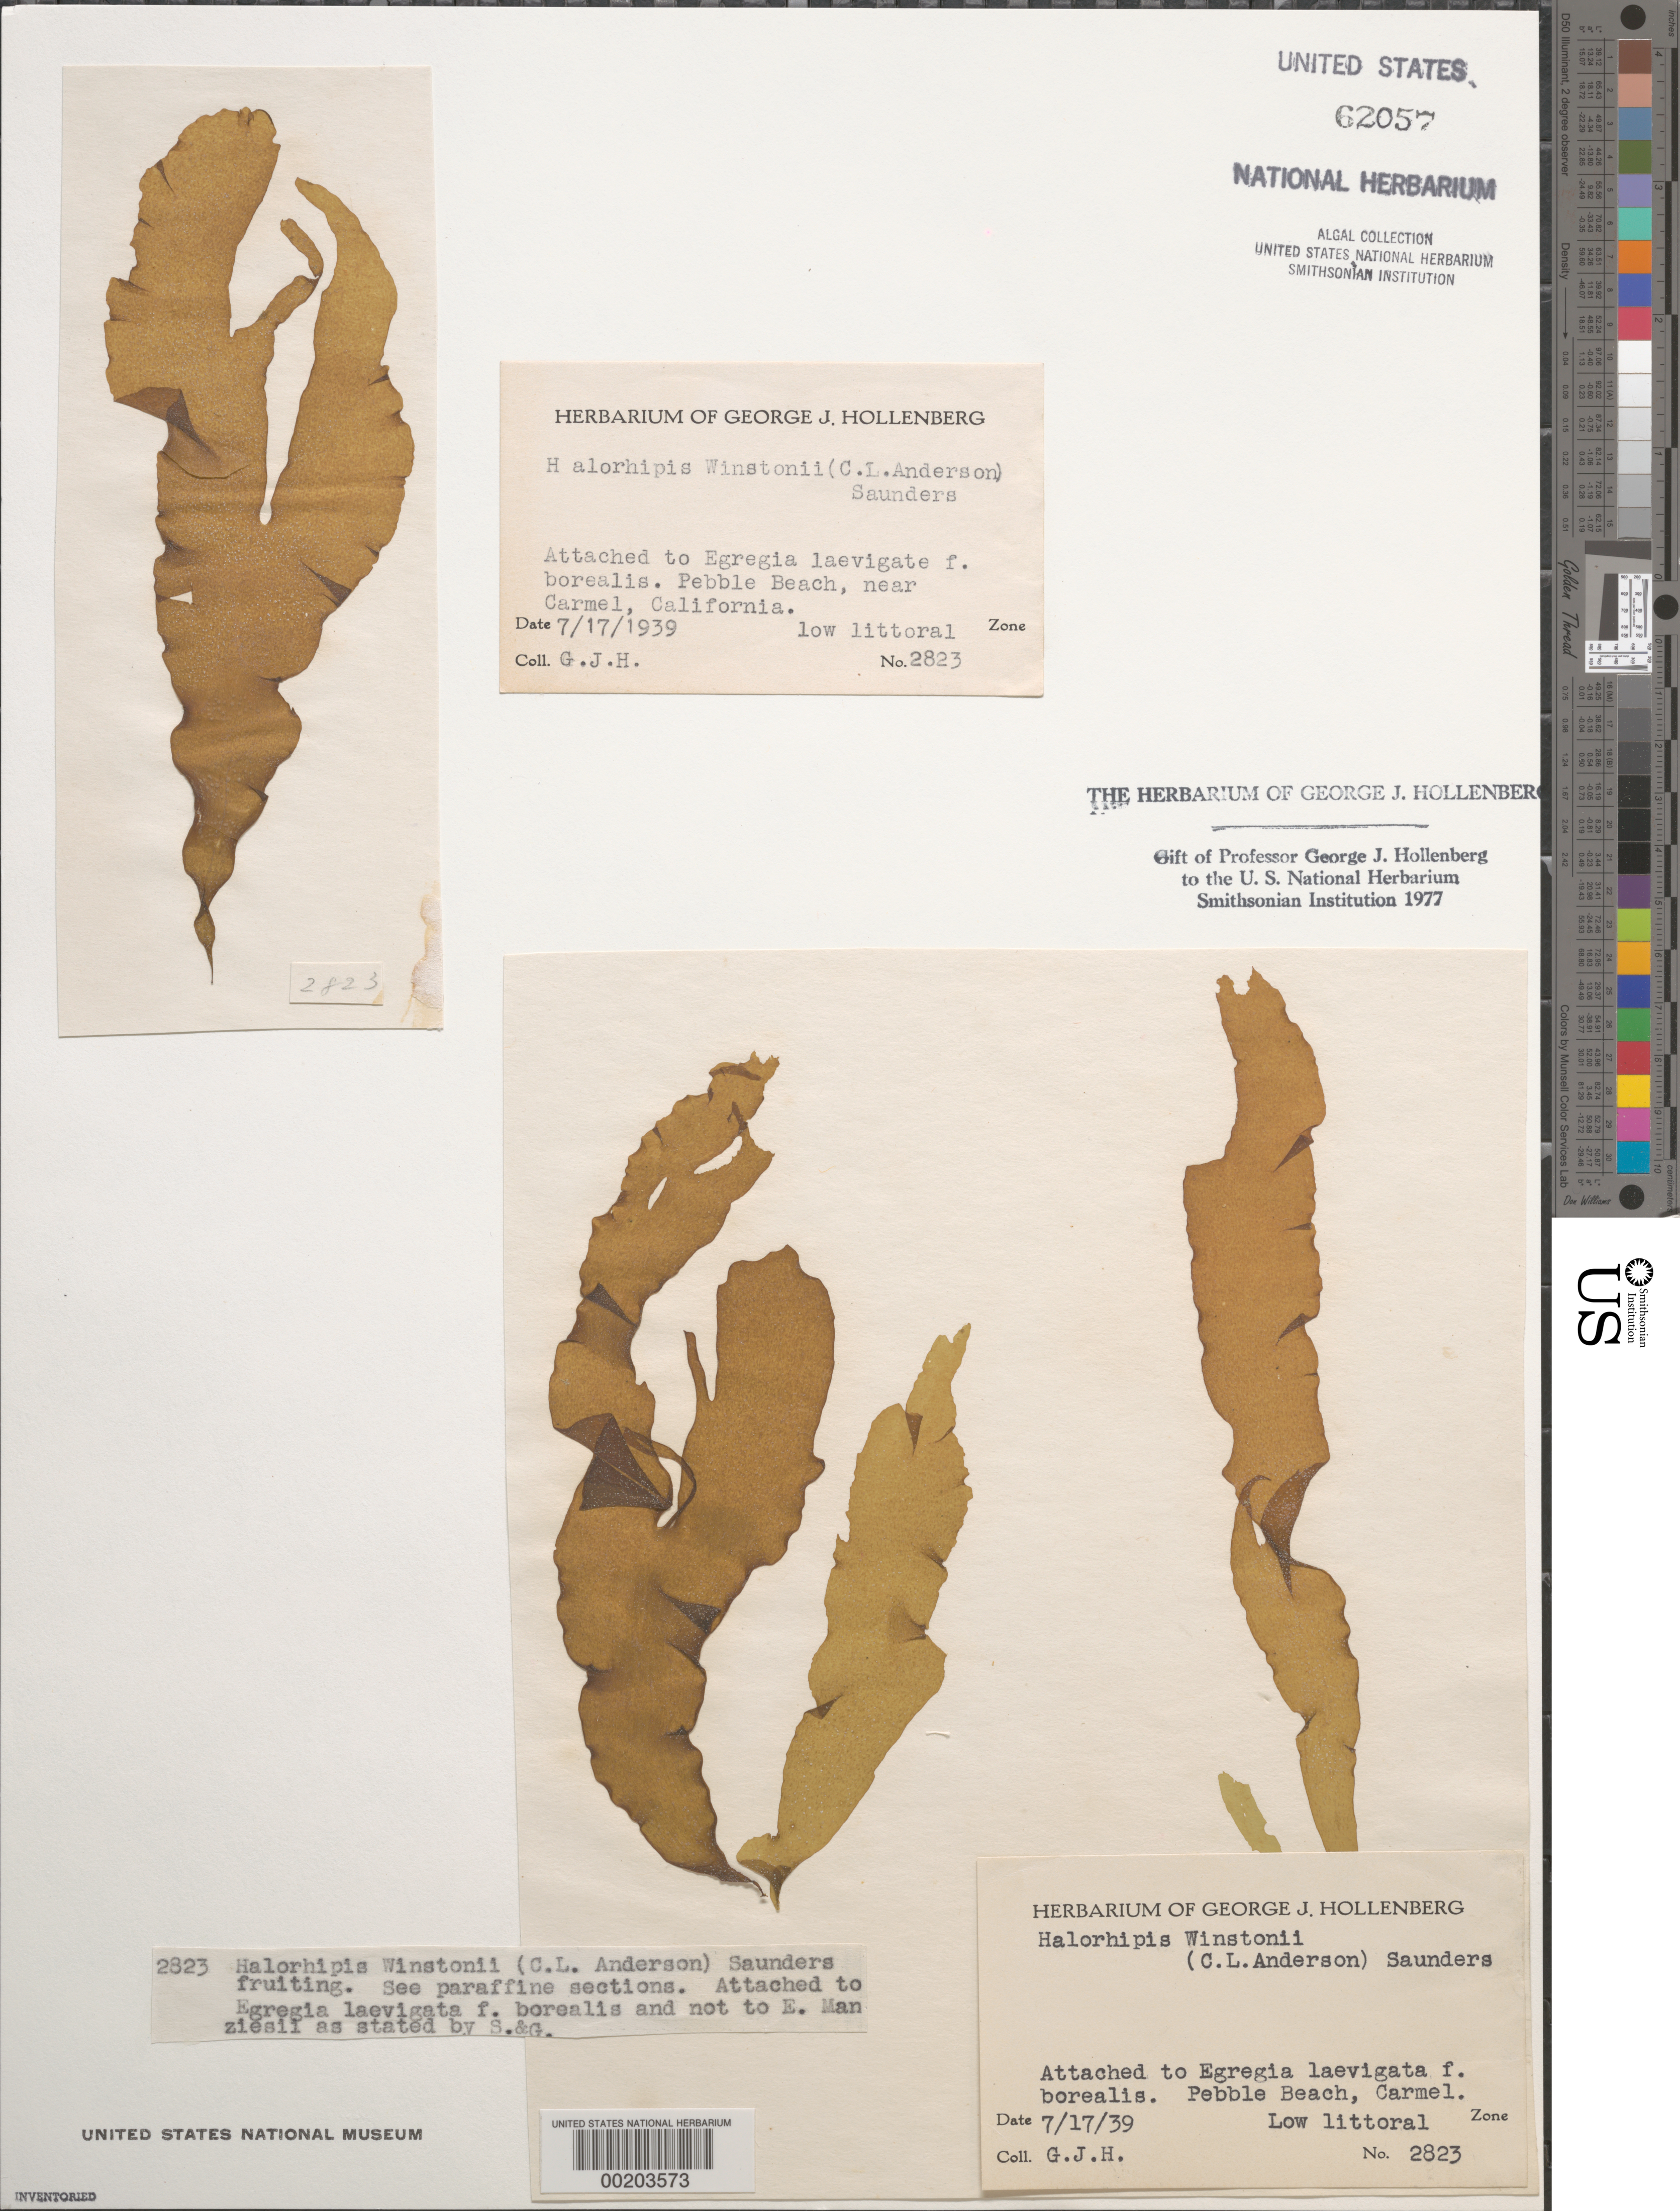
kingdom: Chromista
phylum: Ochrophyta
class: Phaeophyceae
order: Dictyosiphonales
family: Punctariaceae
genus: Halorhipis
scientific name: Halorhipis winstonii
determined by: Hollenberg, George J.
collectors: G. Hollenberg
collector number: GJH 2823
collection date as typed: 17 Jul 1939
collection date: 1939-07-17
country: United States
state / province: California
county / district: Monterey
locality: Pebble Beach, Carmel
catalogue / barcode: US 62057